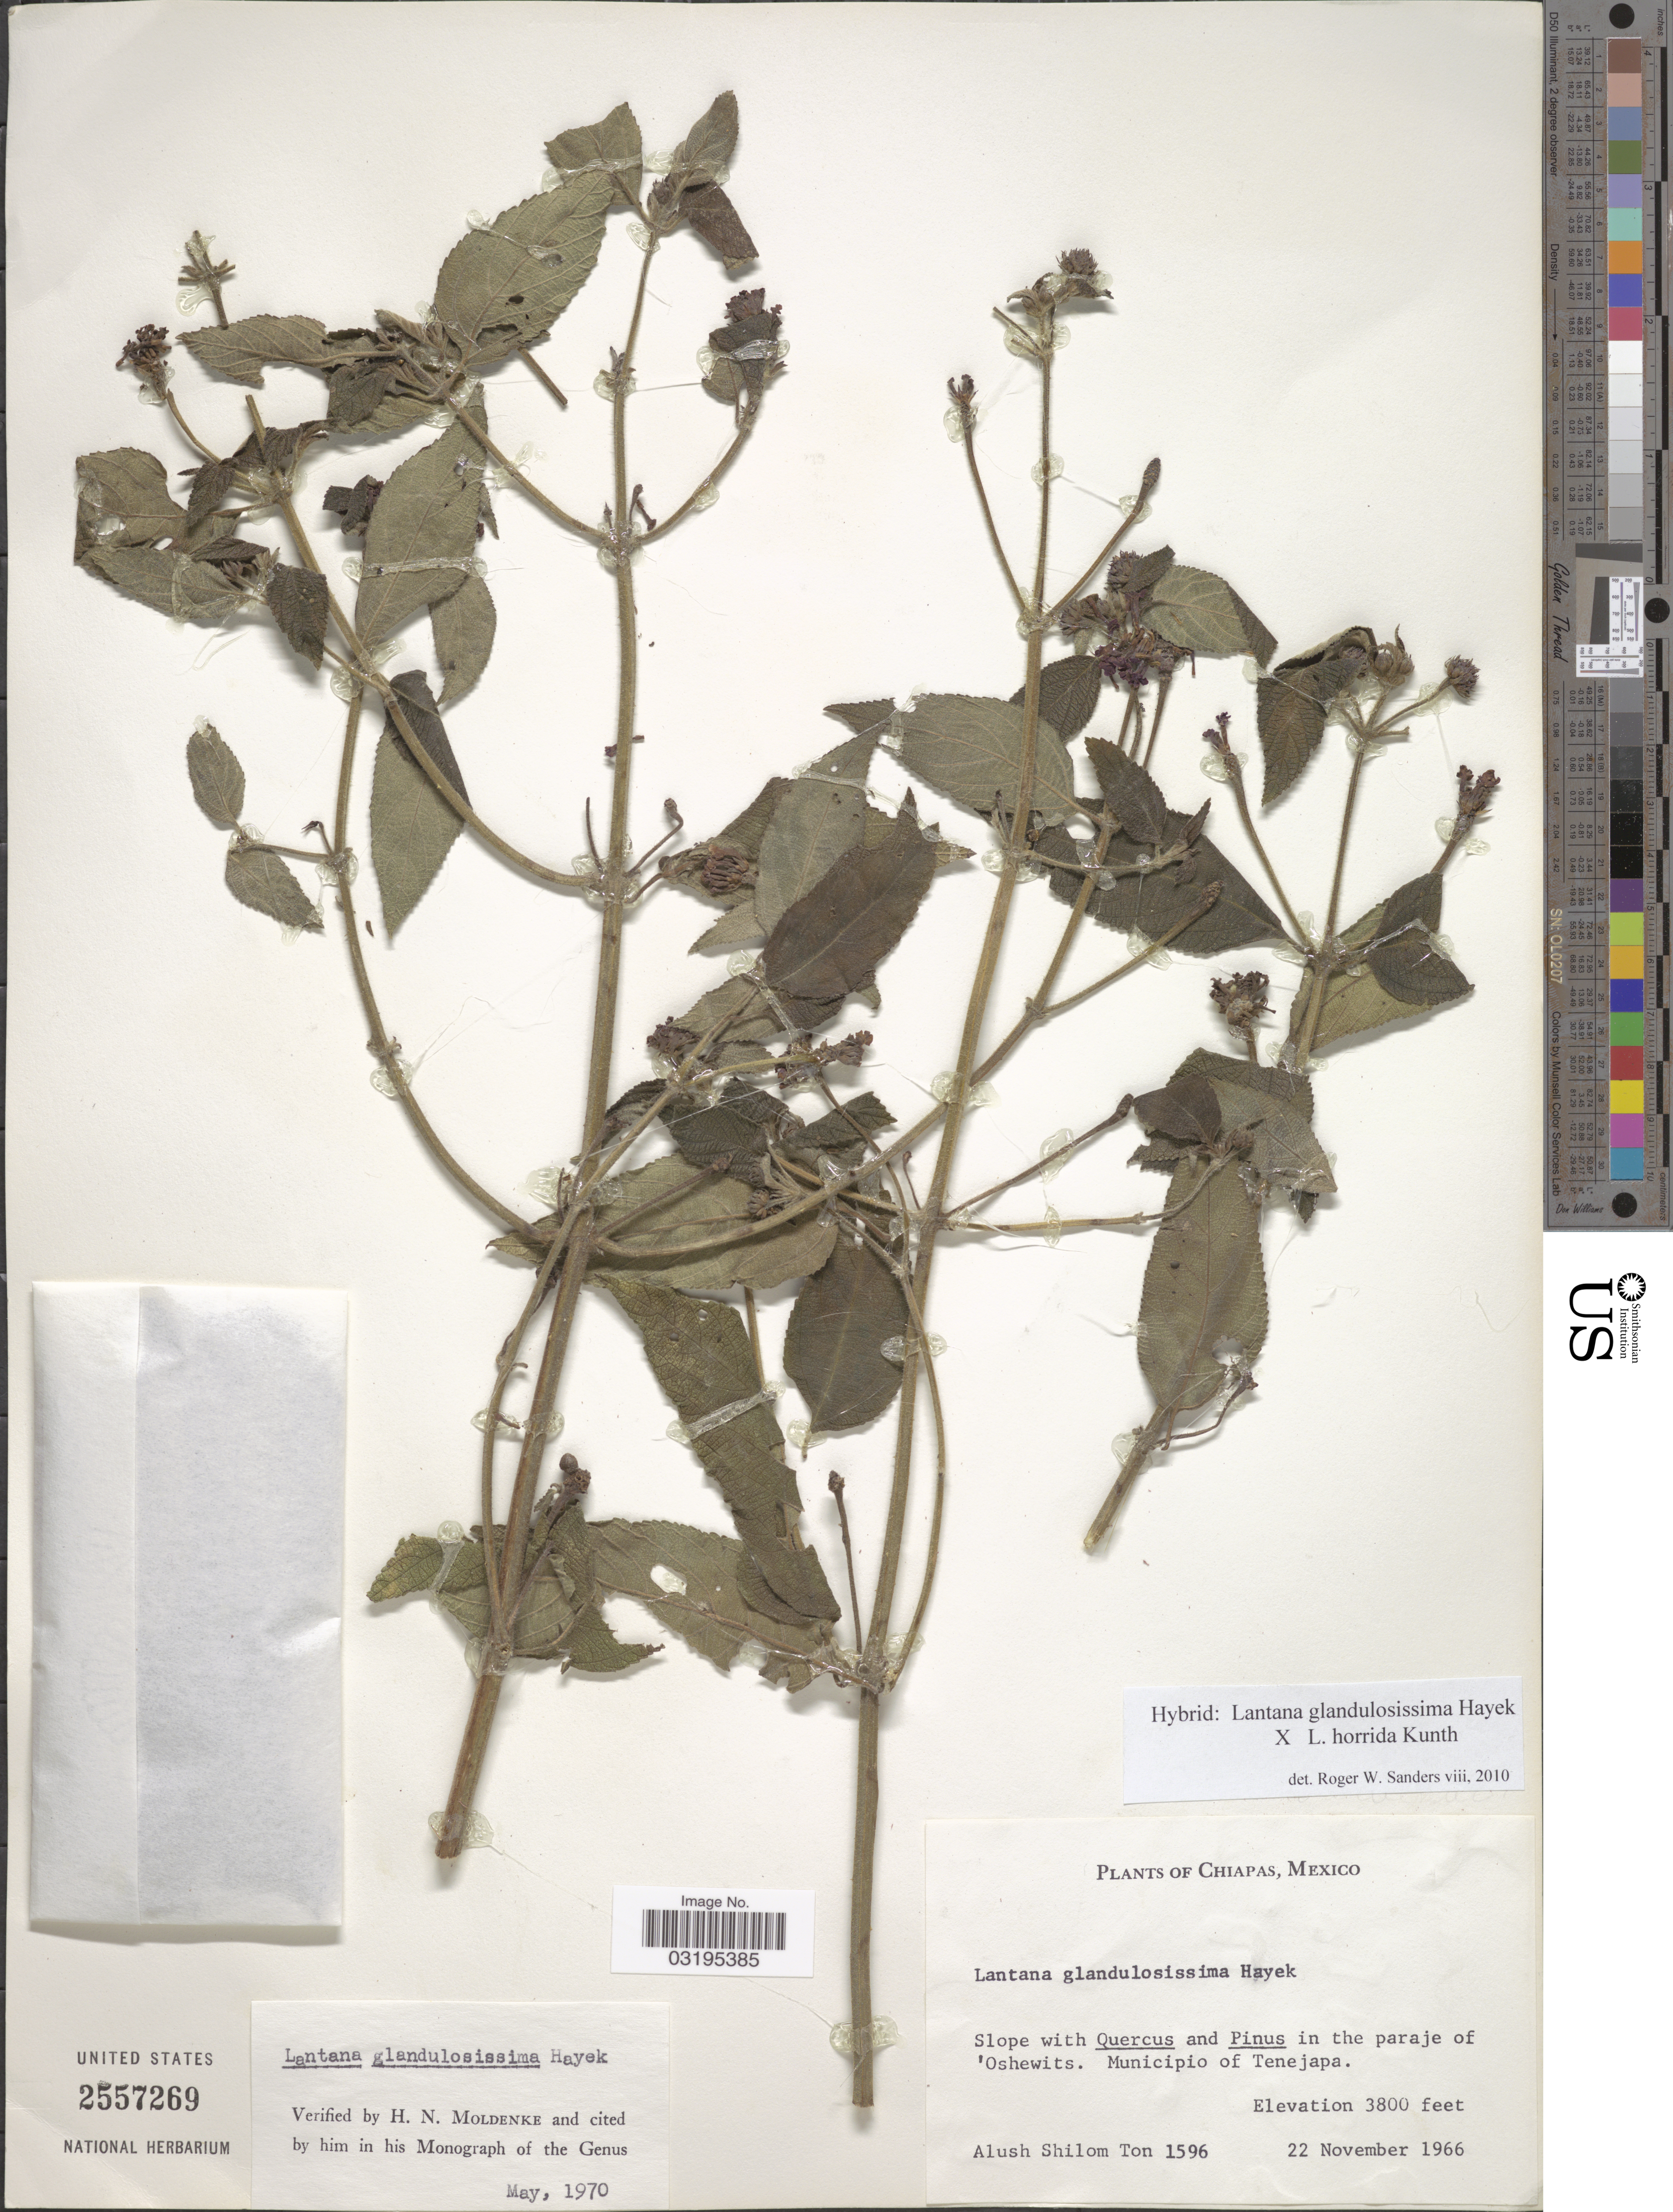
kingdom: Plantae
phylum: Tracheophyta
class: Magnoliopsida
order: Lamiales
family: Verbenaceae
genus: Lantana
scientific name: Lantana glandulosissima x L. horrida Kunth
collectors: A. M. Ton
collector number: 1596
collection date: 1966-11-22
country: Mexico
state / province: Chiapas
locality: In the paraje 'Oshewits. Municipio of Tenejapa.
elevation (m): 1158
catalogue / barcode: US 2557269